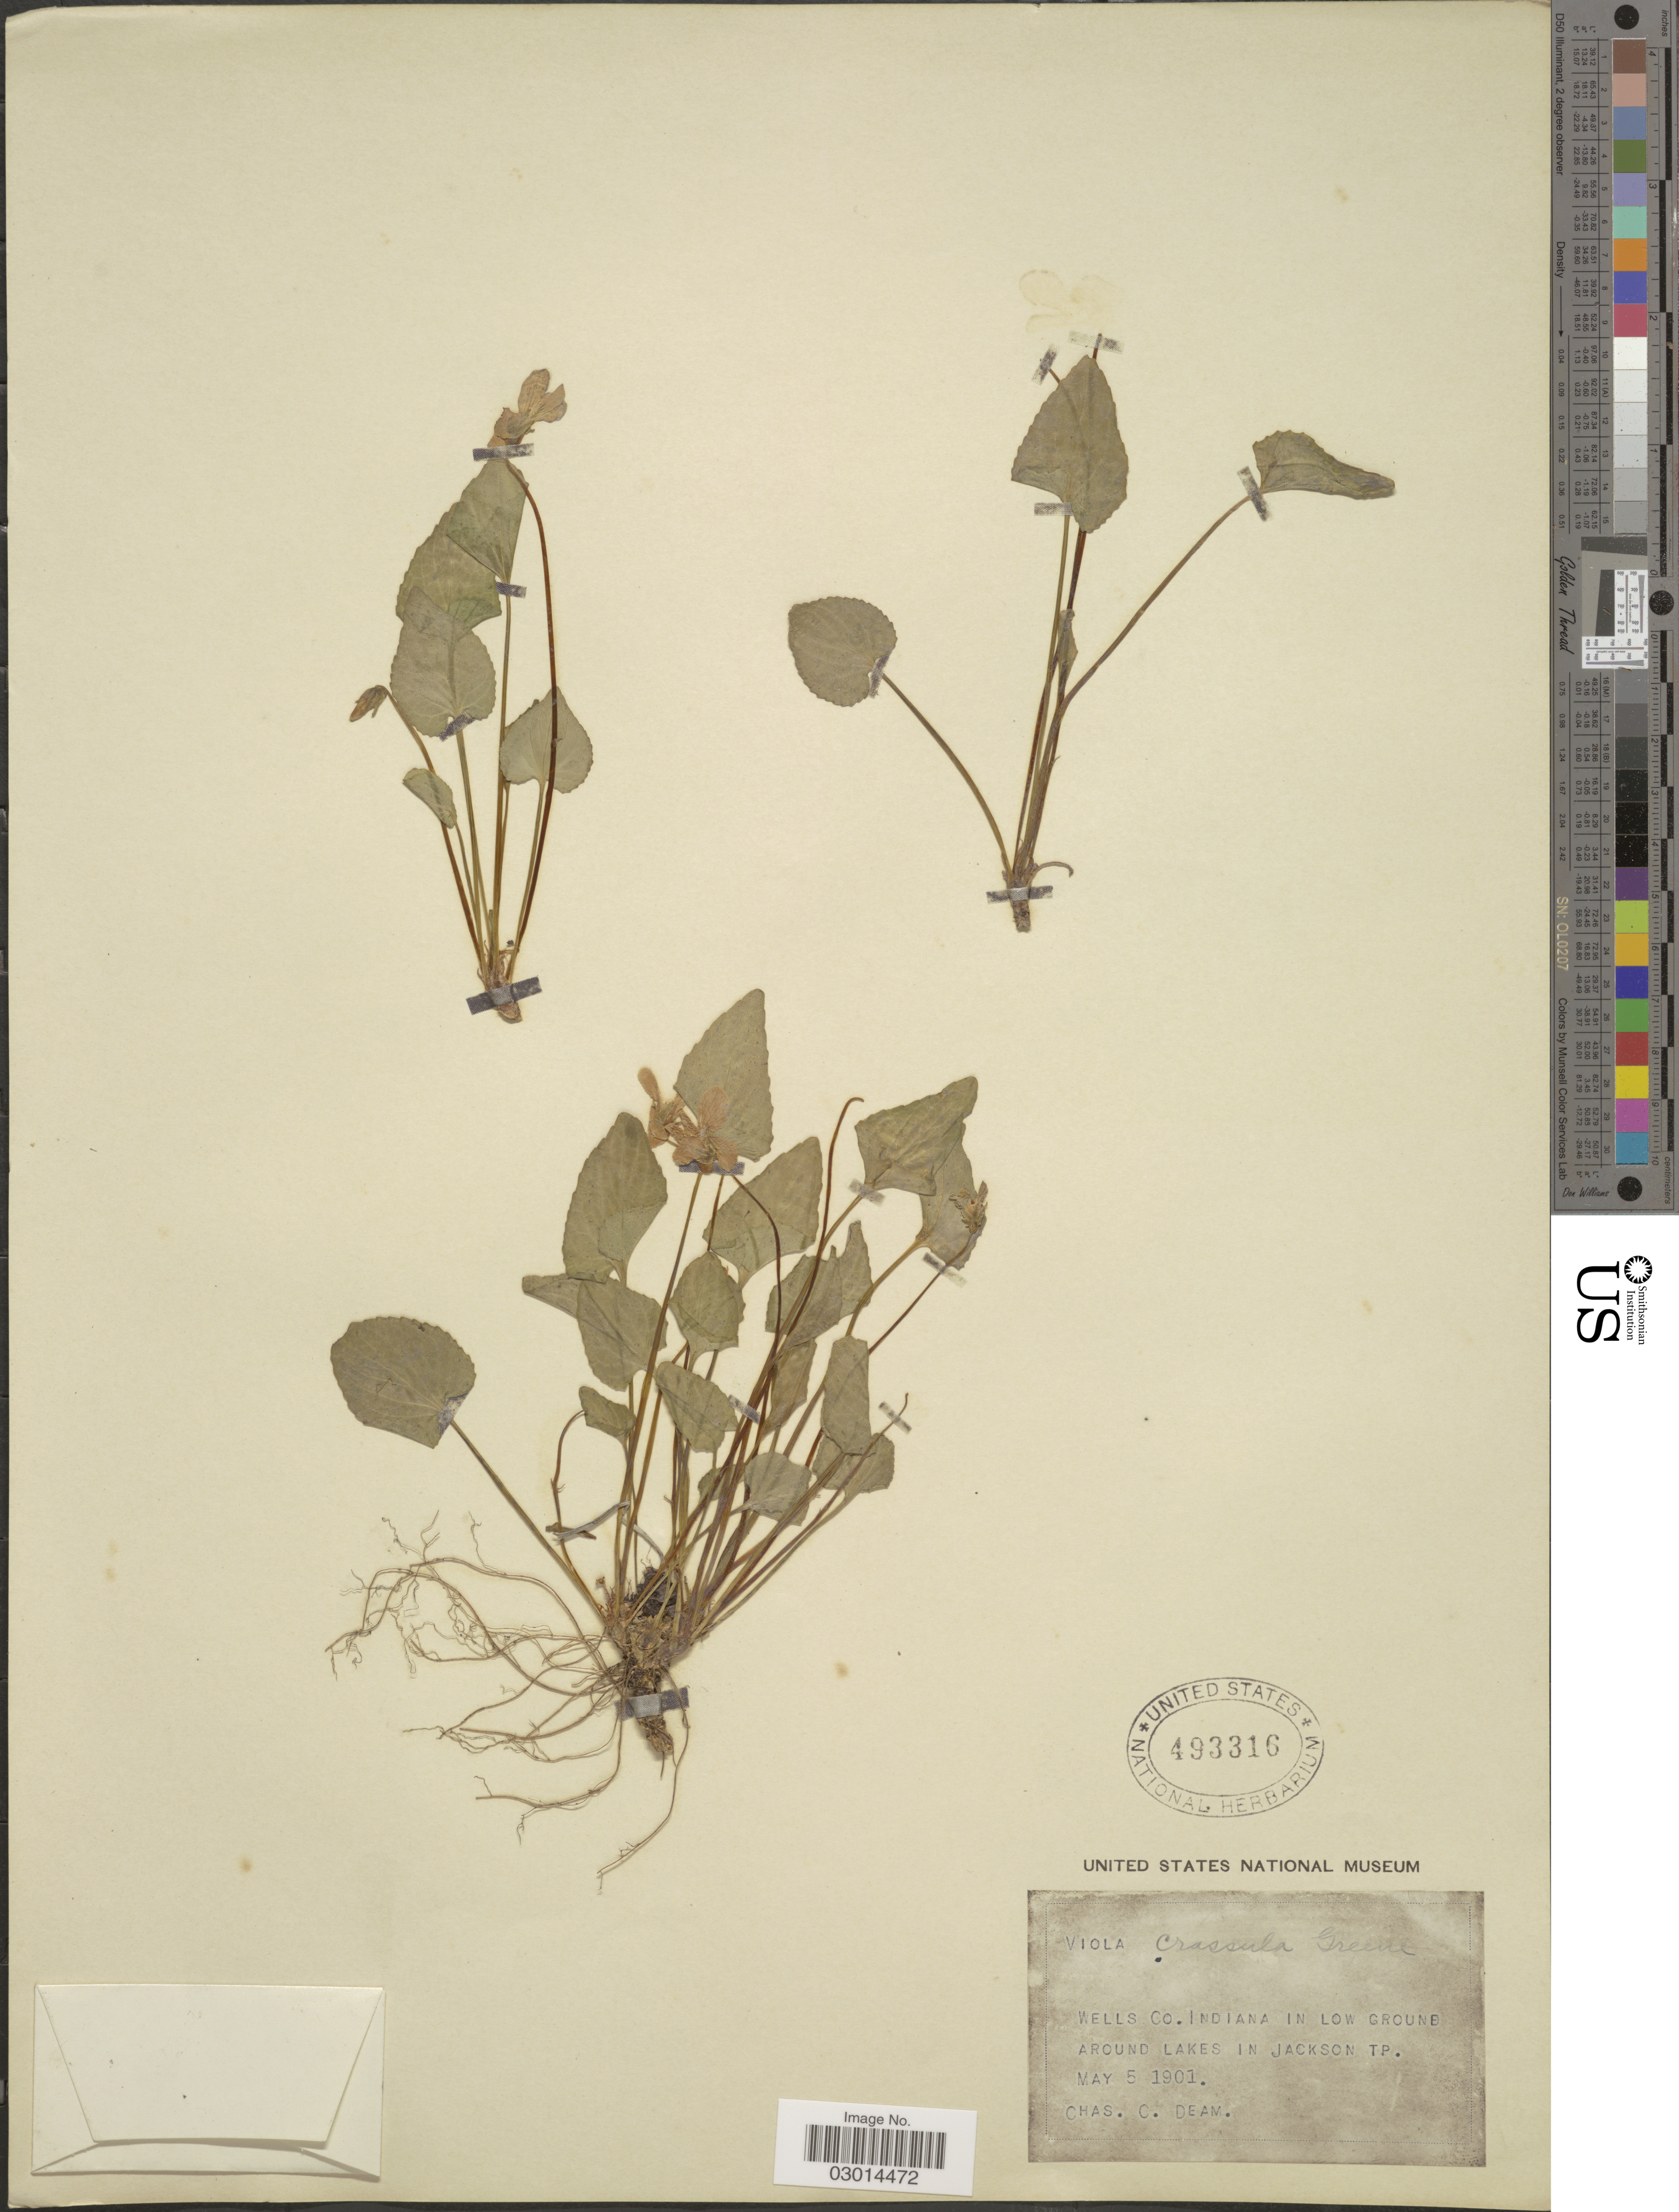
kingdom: Plantae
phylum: Tracheophyta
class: Magnoliopsida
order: Malpighiales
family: Violaceae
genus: Viola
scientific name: Viola x crassula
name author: Greene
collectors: C. Deam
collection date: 1901-05-05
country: United States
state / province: Indiana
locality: Wells Co. Indiana in Low Ground around Lakes in Jackson TP.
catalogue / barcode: US 493316